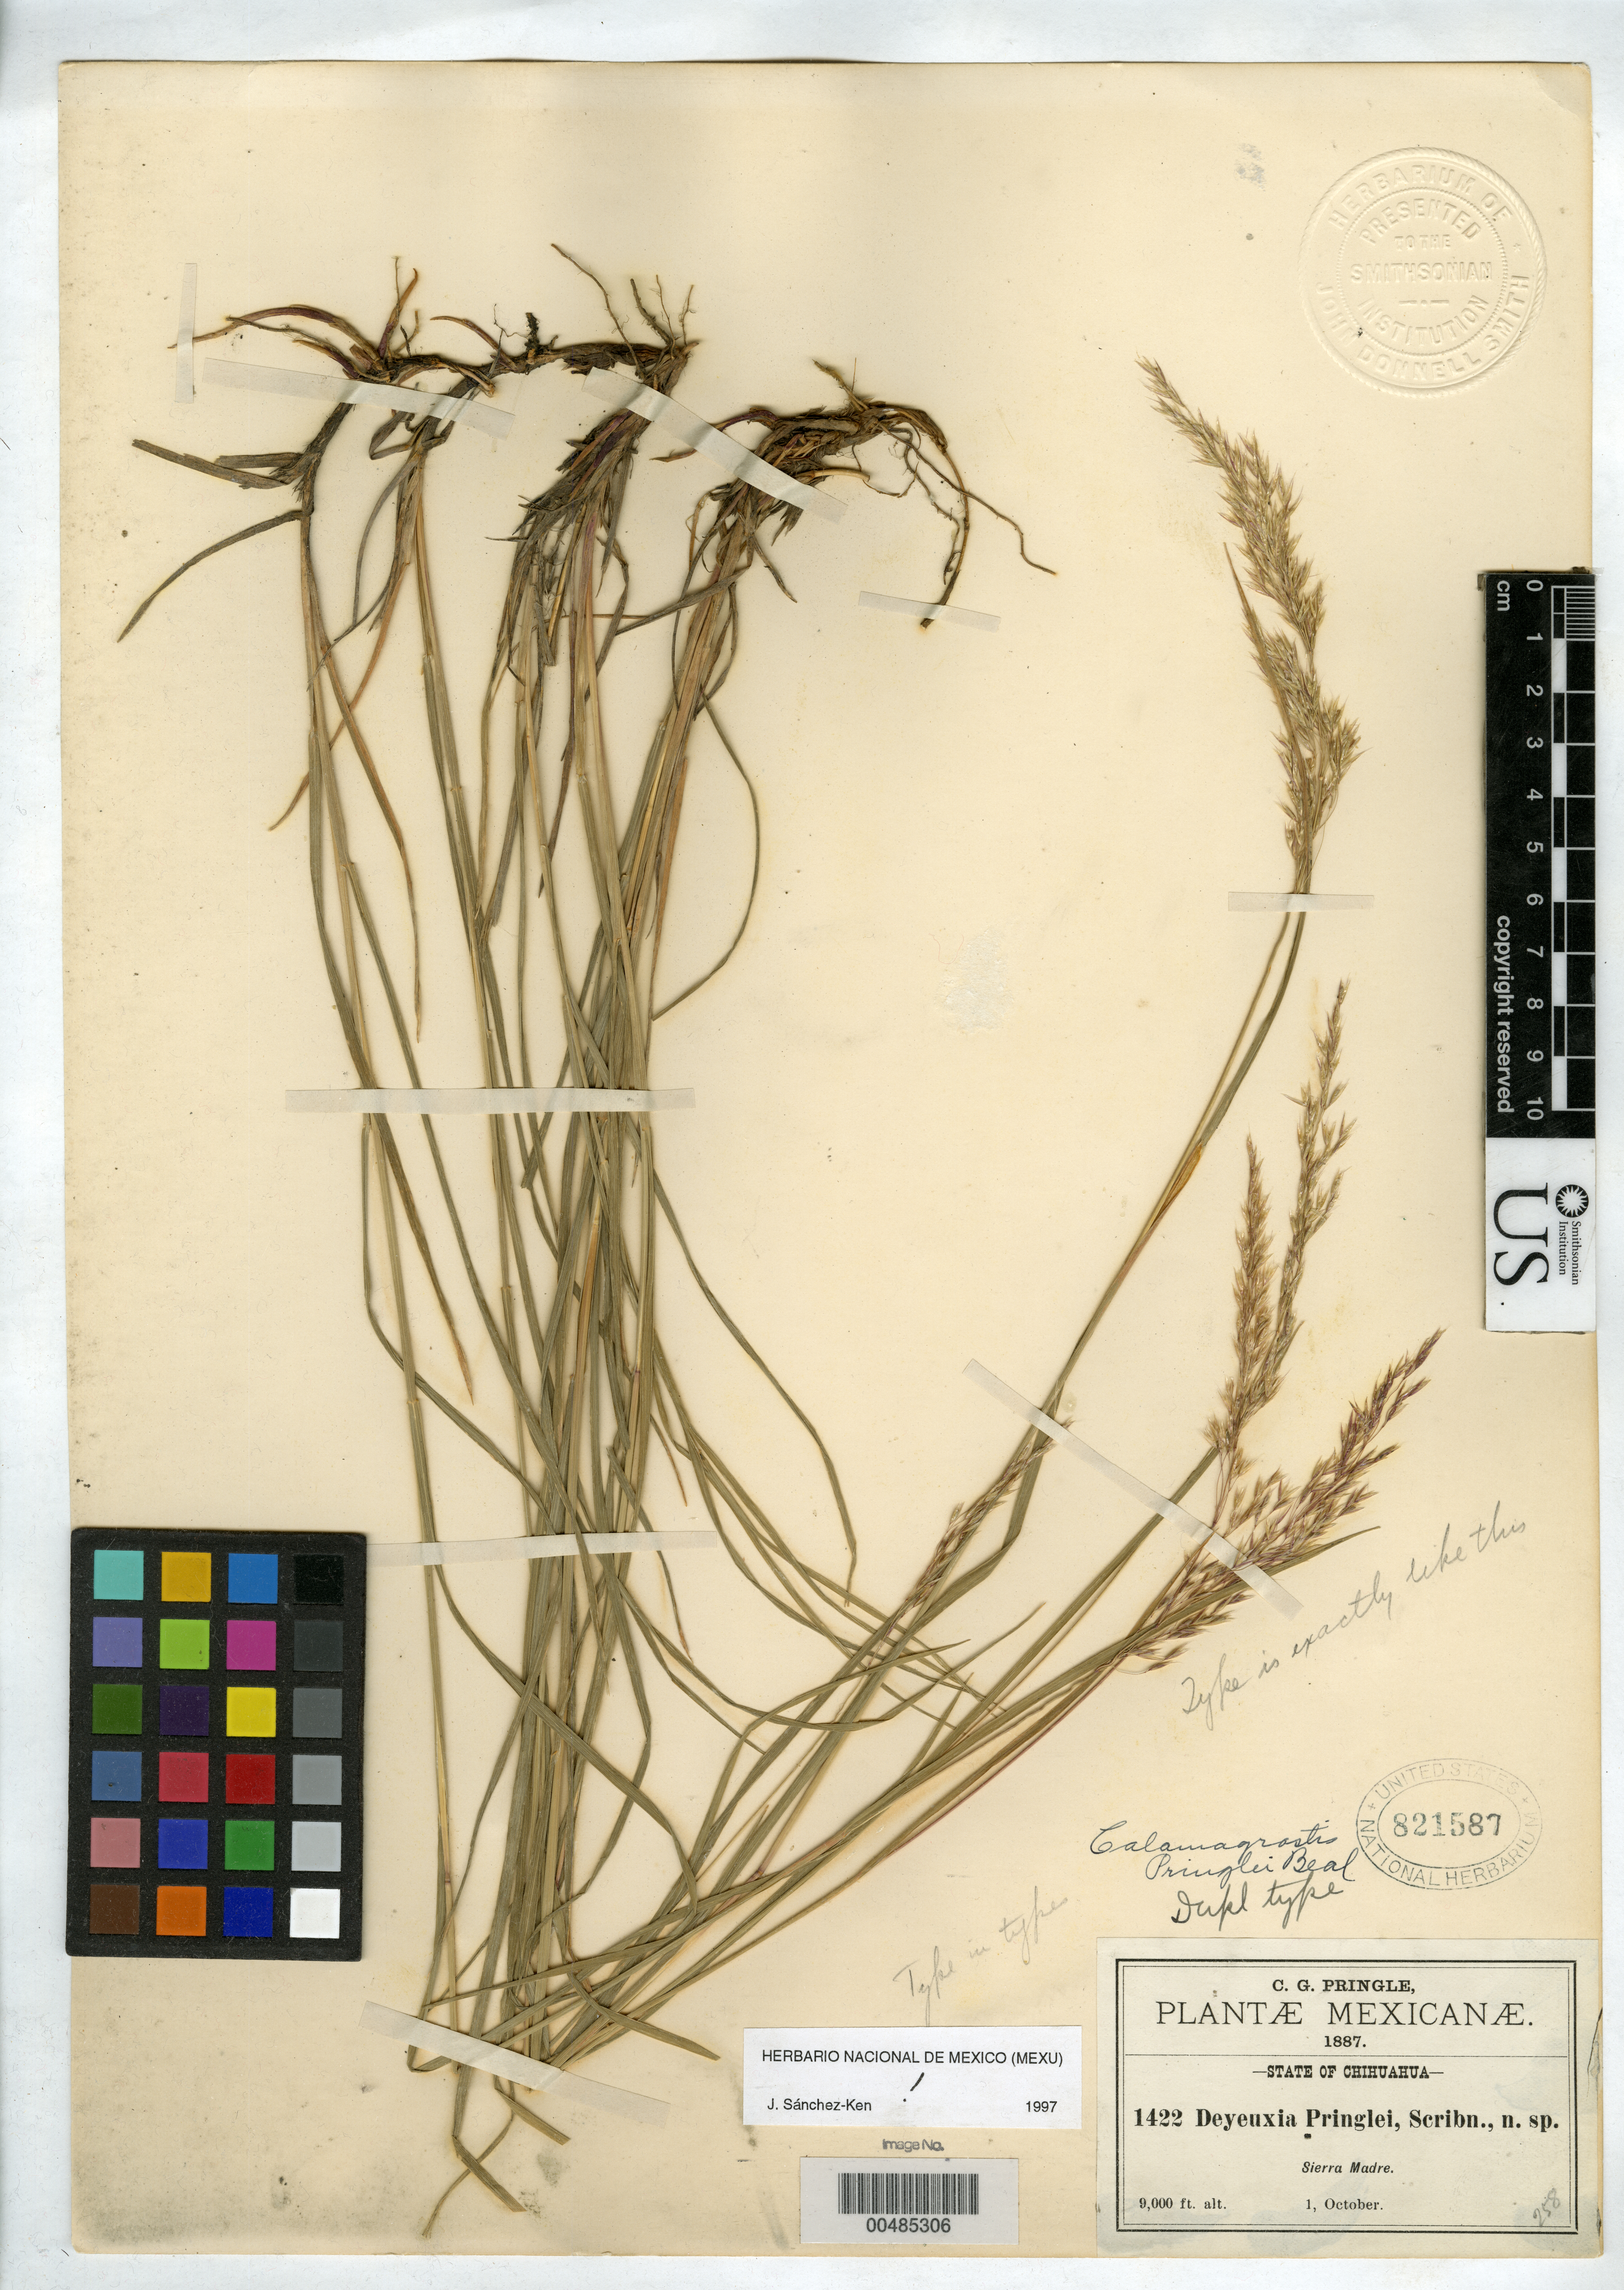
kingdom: Plantae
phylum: Tracheophyta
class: Liliopsida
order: Poales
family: Poaceae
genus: Deyeuxia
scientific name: Deyeuxia pringlei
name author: Scribn. ex W.J. Beal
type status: Isotype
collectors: C. G. Pringle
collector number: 1422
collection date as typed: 01 Oct 1887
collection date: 1887-10-01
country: Mexico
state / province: Chihuahua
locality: Sierra Madre.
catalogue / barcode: US 821587